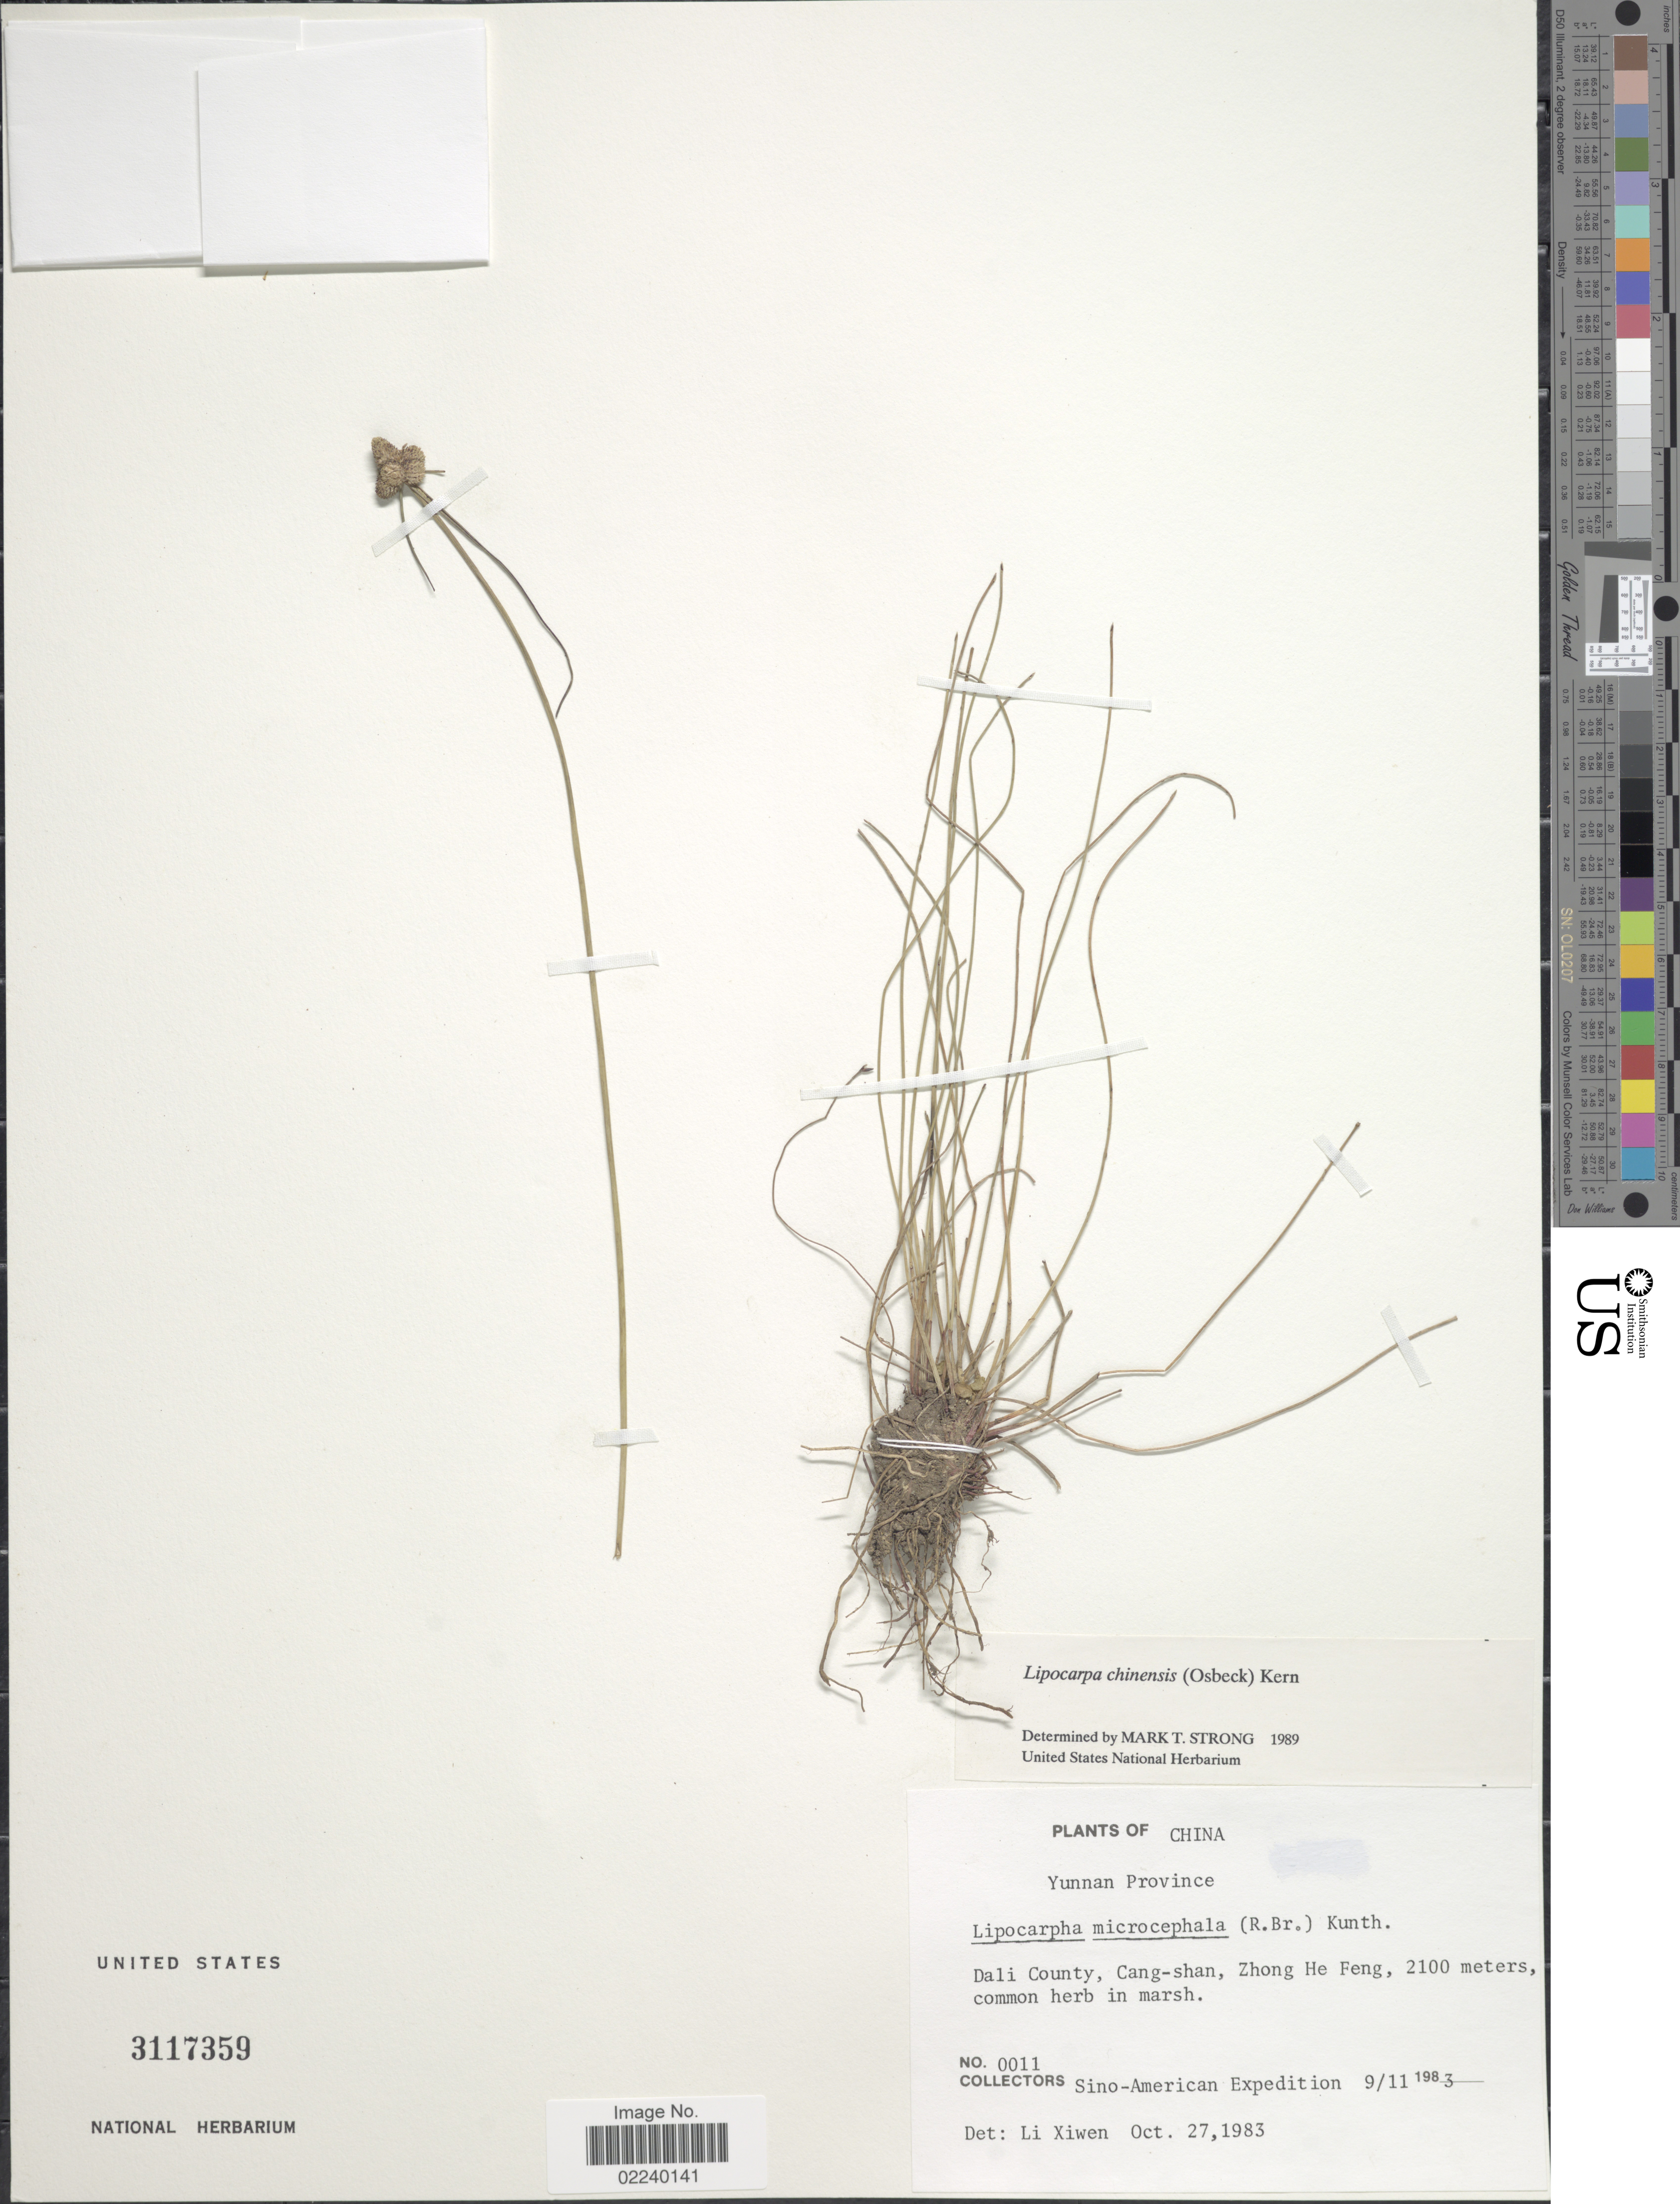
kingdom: Plantae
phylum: Tracheophyta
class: Liliopsida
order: Poales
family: Cyperaceae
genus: Cyperus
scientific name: Cyperus albescens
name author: (Steud.) Larridon & Govaerts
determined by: Strong, M. T., (US), Smithsonian Institution - National Museum of Natural History (UNITED STATES)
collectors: Sino-Amer. Bot. Exped. 1984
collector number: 0011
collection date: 1983-11-09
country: China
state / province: Yunnan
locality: Dali County, Cang-shan, Zhong He Feng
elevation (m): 2100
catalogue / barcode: US 3117359